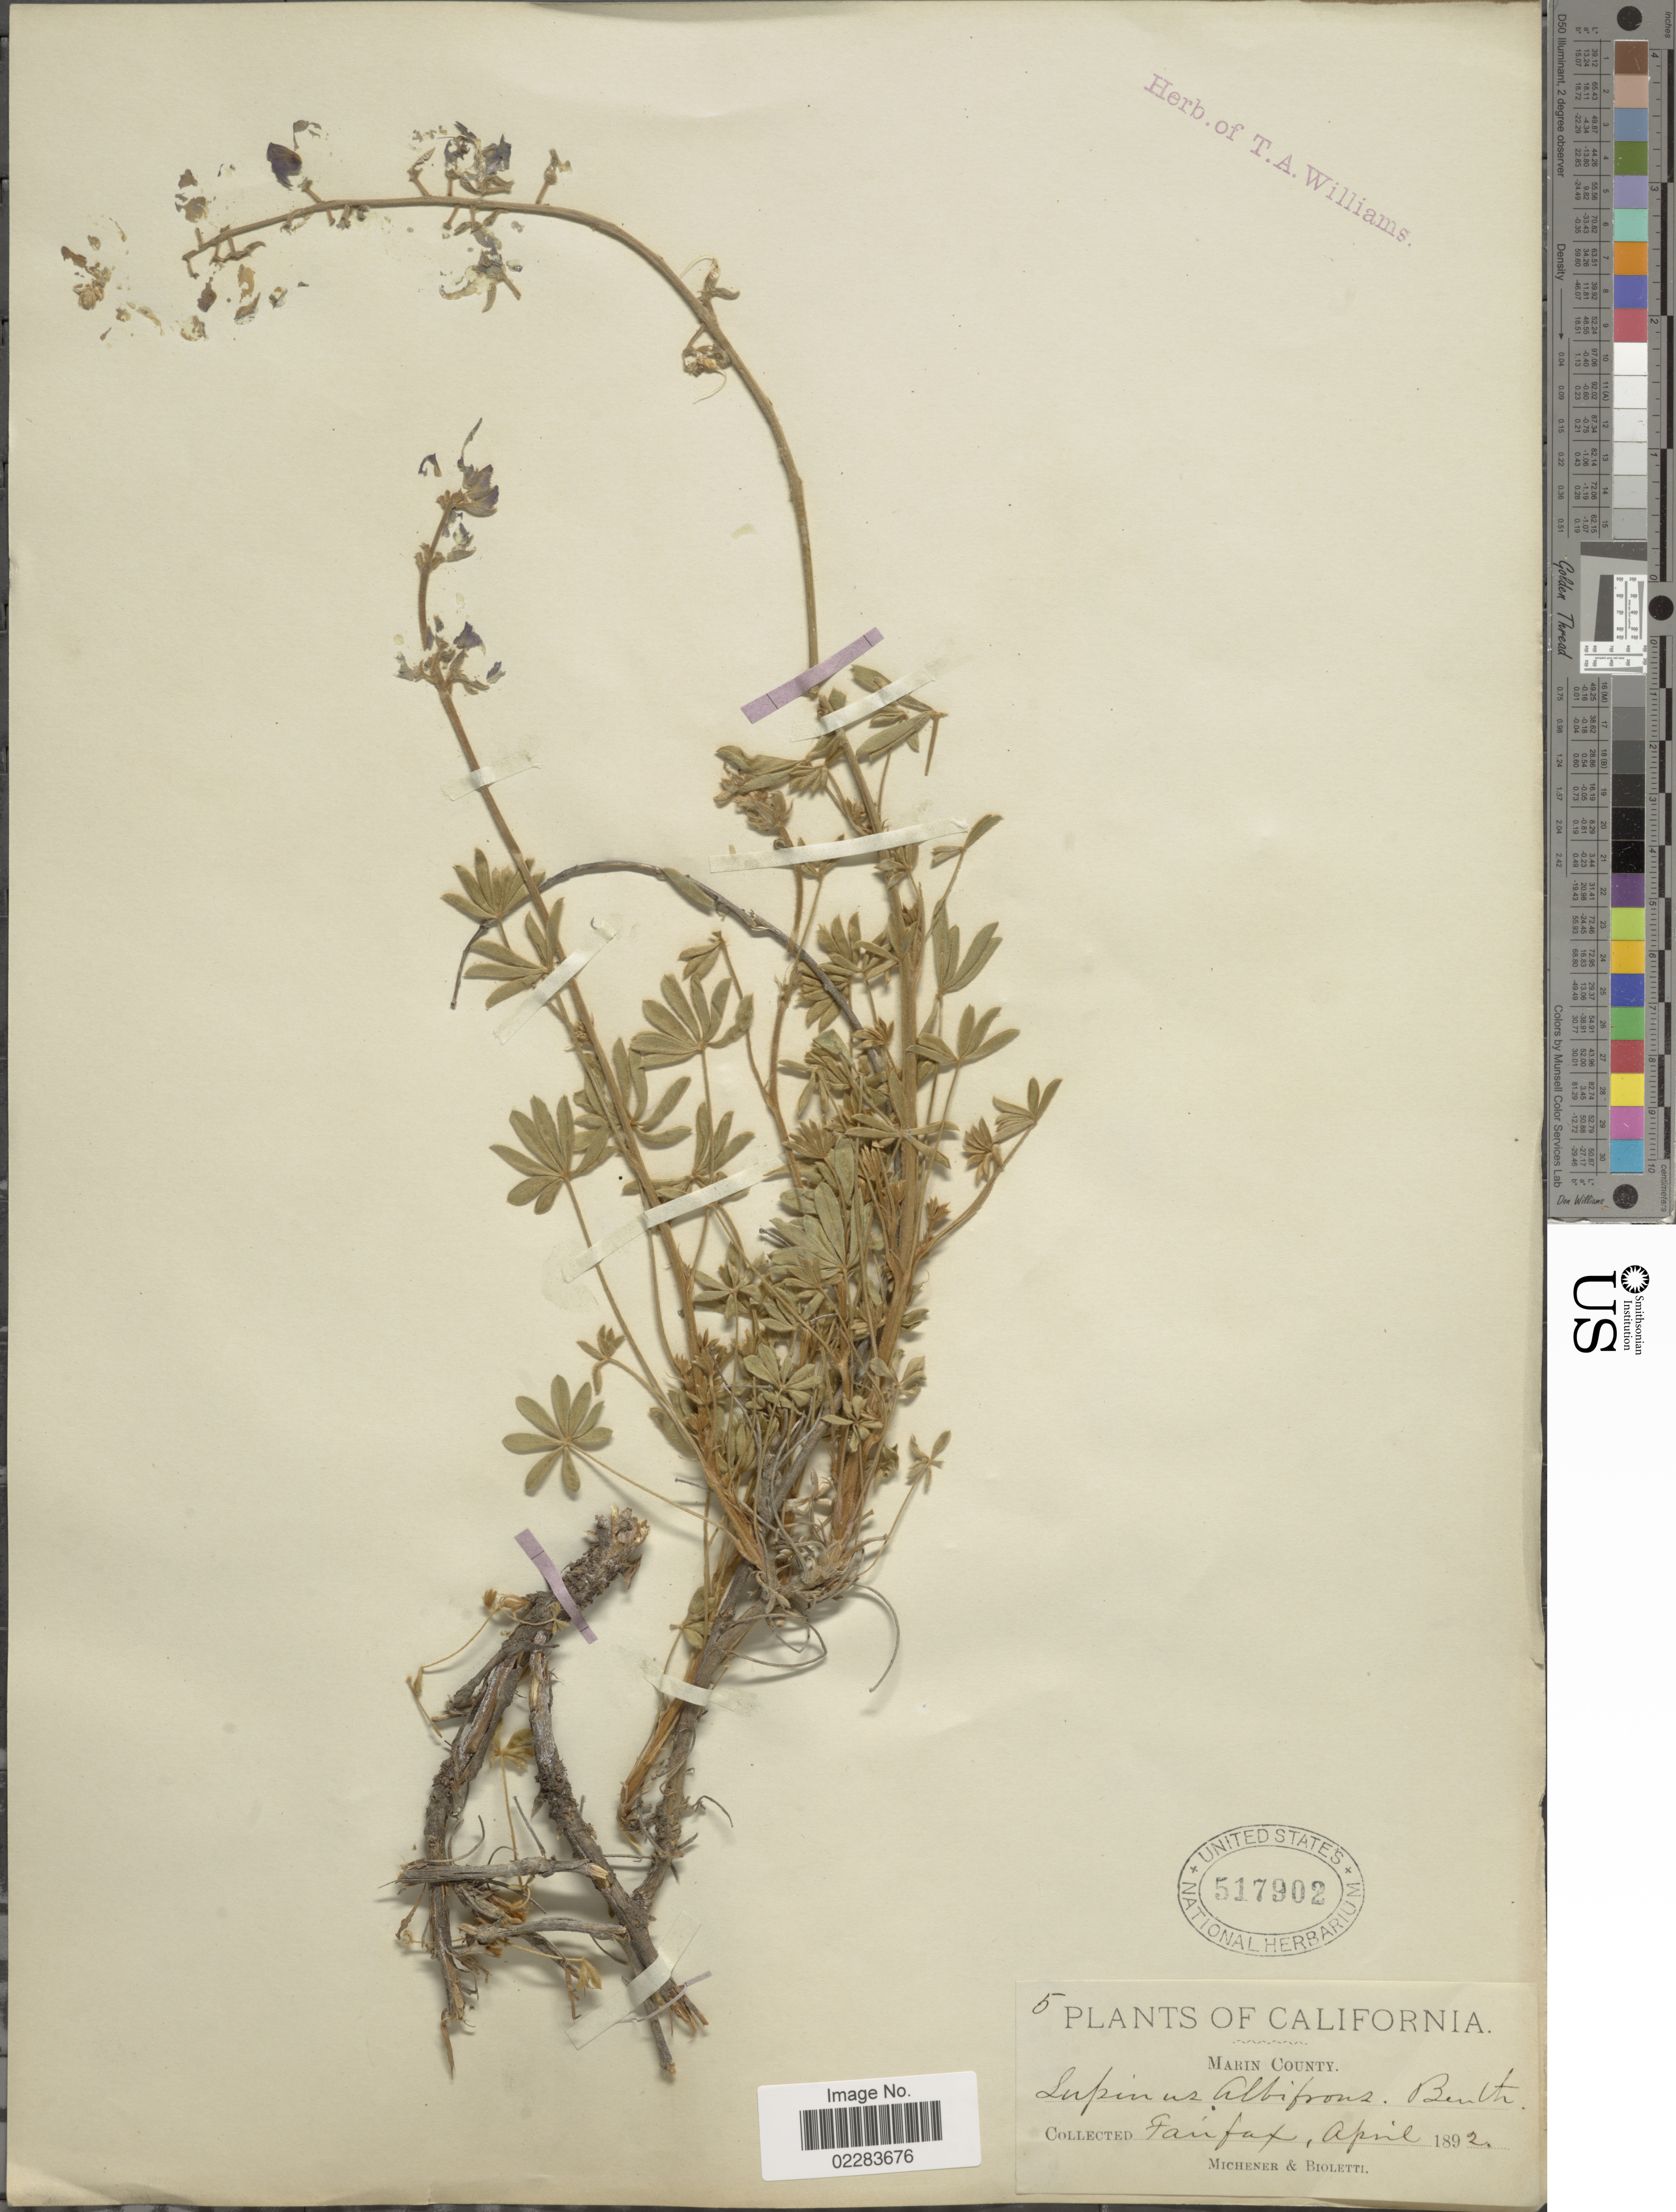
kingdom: Plantae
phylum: Tracheophyta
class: Magnoliopsida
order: Fabales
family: Fabaceae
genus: Lupinus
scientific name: Lupinus albifrons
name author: Benth.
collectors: -. Michener & -- Bioletti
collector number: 5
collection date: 1892-04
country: United States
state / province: California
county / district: Marin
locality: Marin County. Fairfax.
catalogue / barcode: US 517902